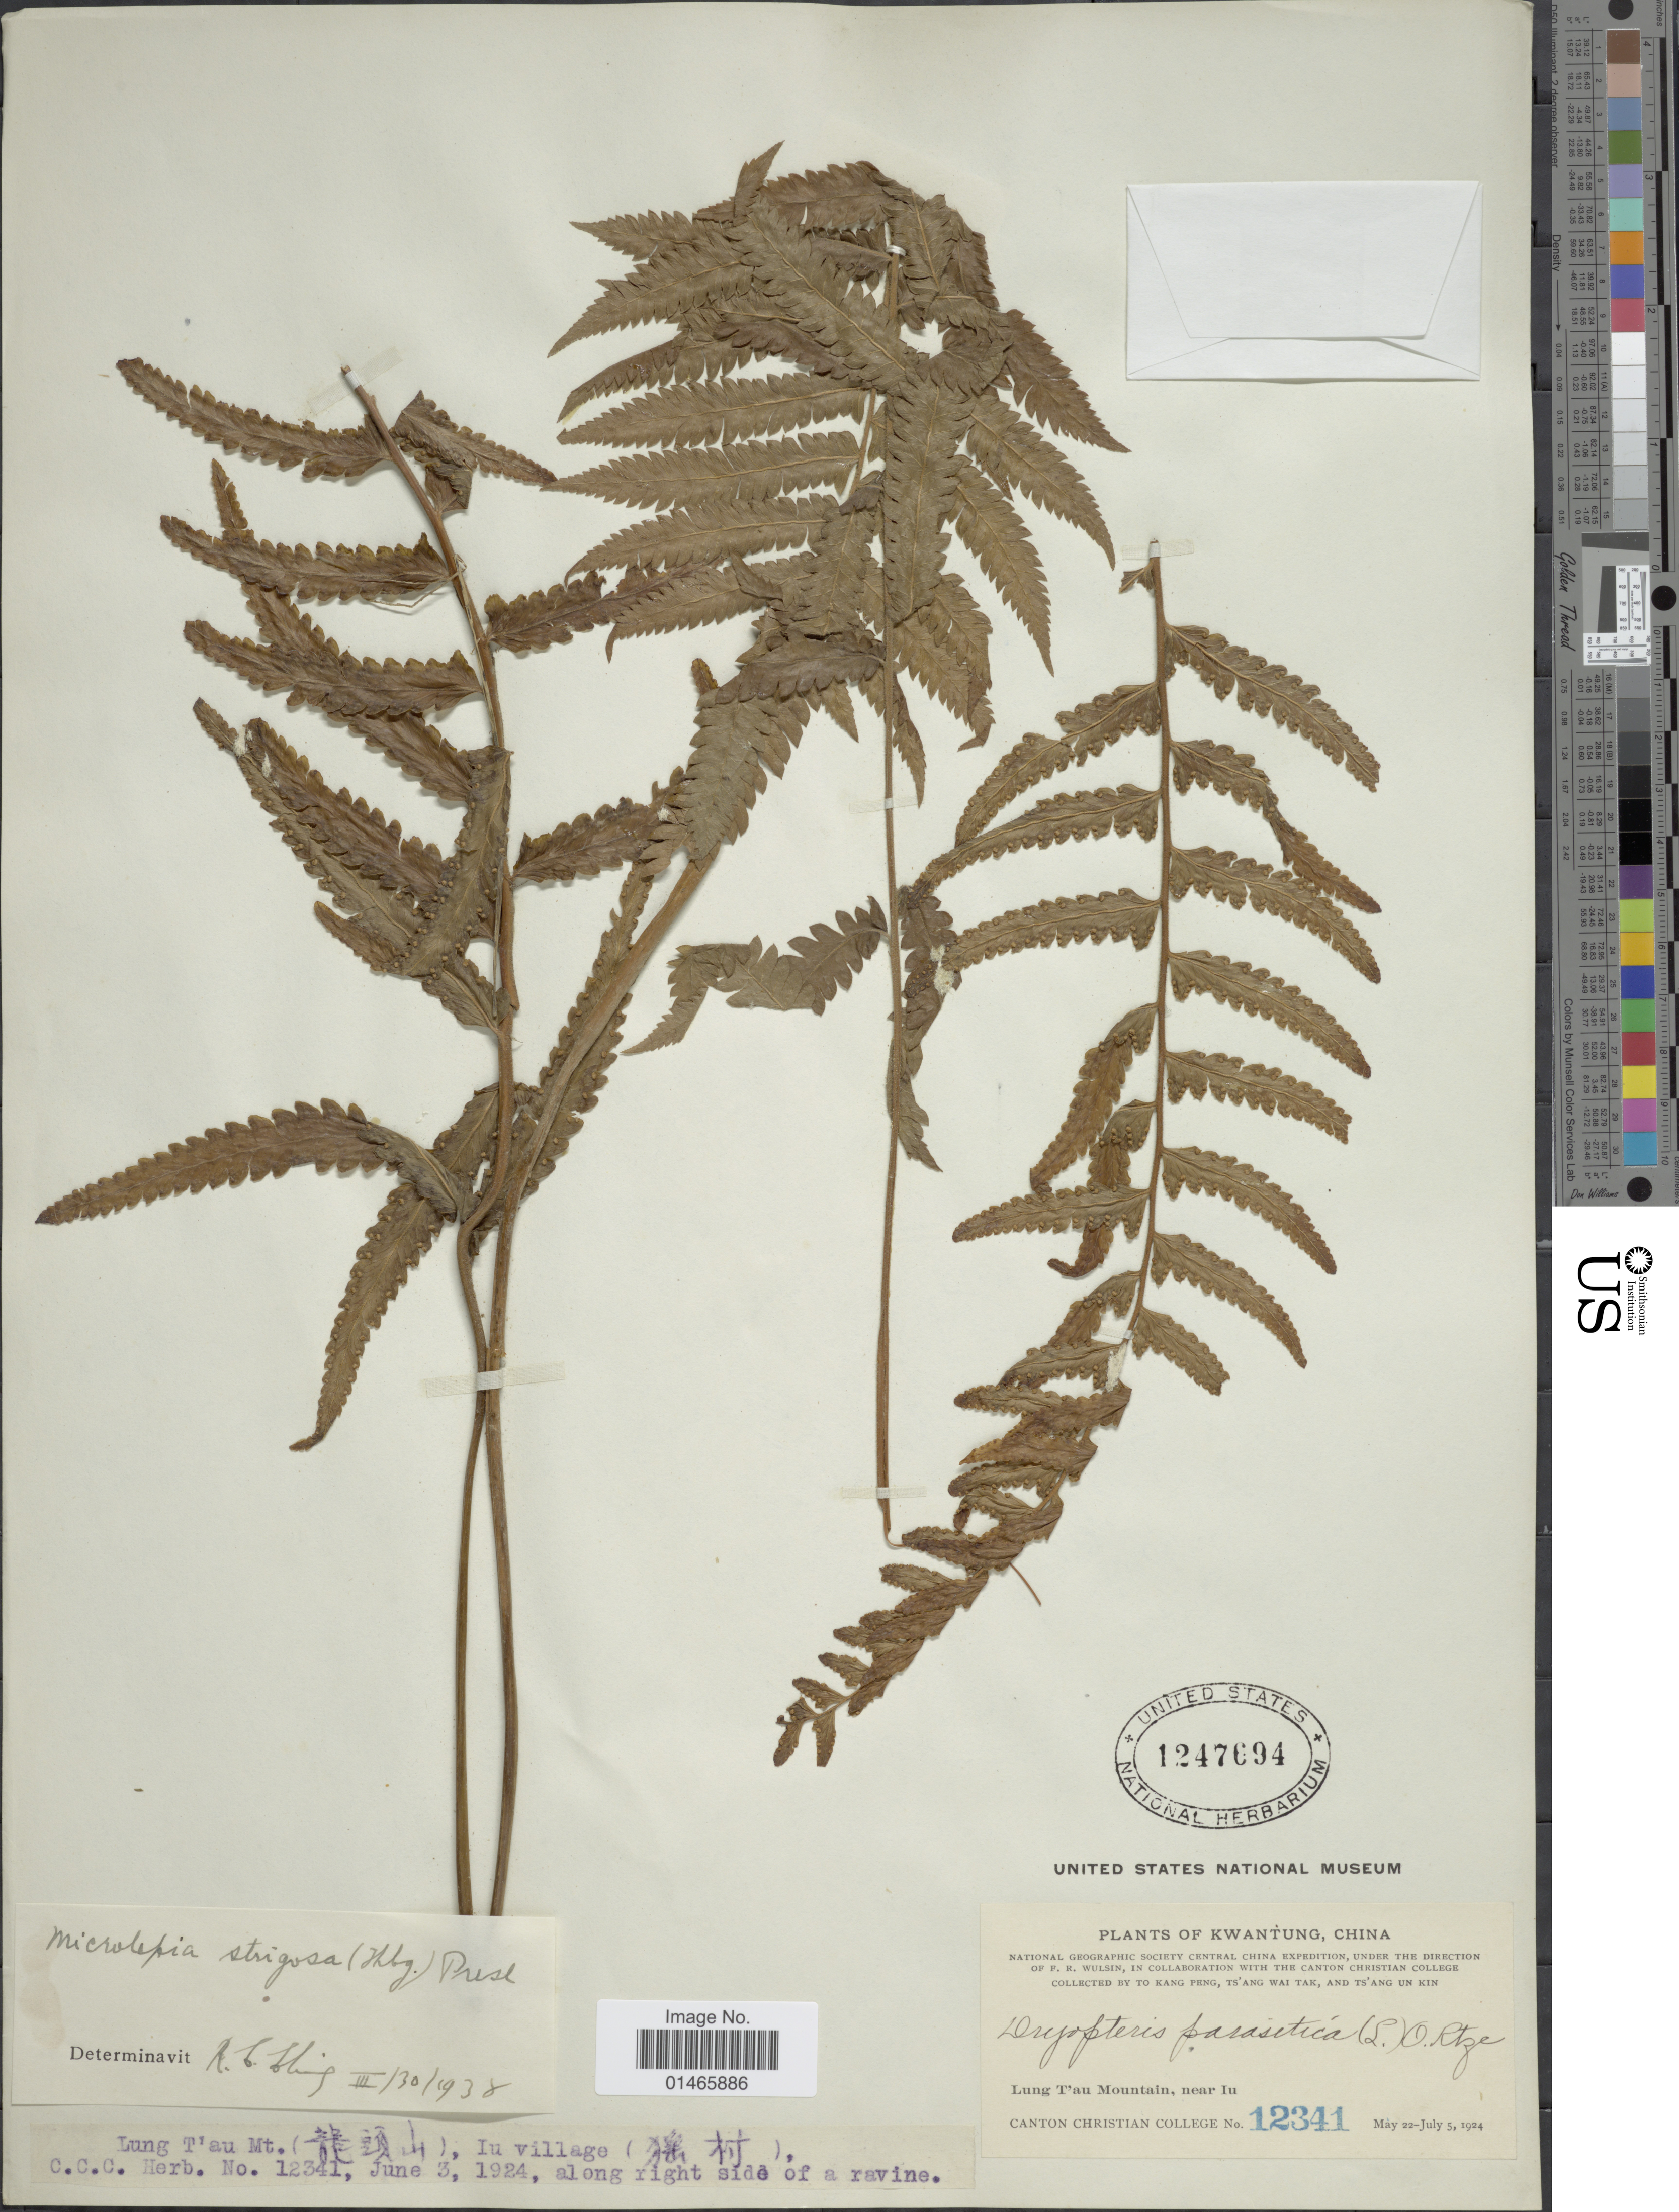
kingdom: Plantae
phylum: Tracheophyta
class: Polypodiopsida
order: Polypodiales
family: Dennstaedtiaceae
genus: Microlepia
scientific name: Microlepia strigosa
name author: (Thunb.) J. Presl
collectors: Canton Christian College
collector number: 123411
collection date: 1924-05-22/1924-07-05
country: China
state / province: Guangdong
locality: Kwangtung, Lung Táu Mountain, near Iu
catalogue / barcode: US 1247694